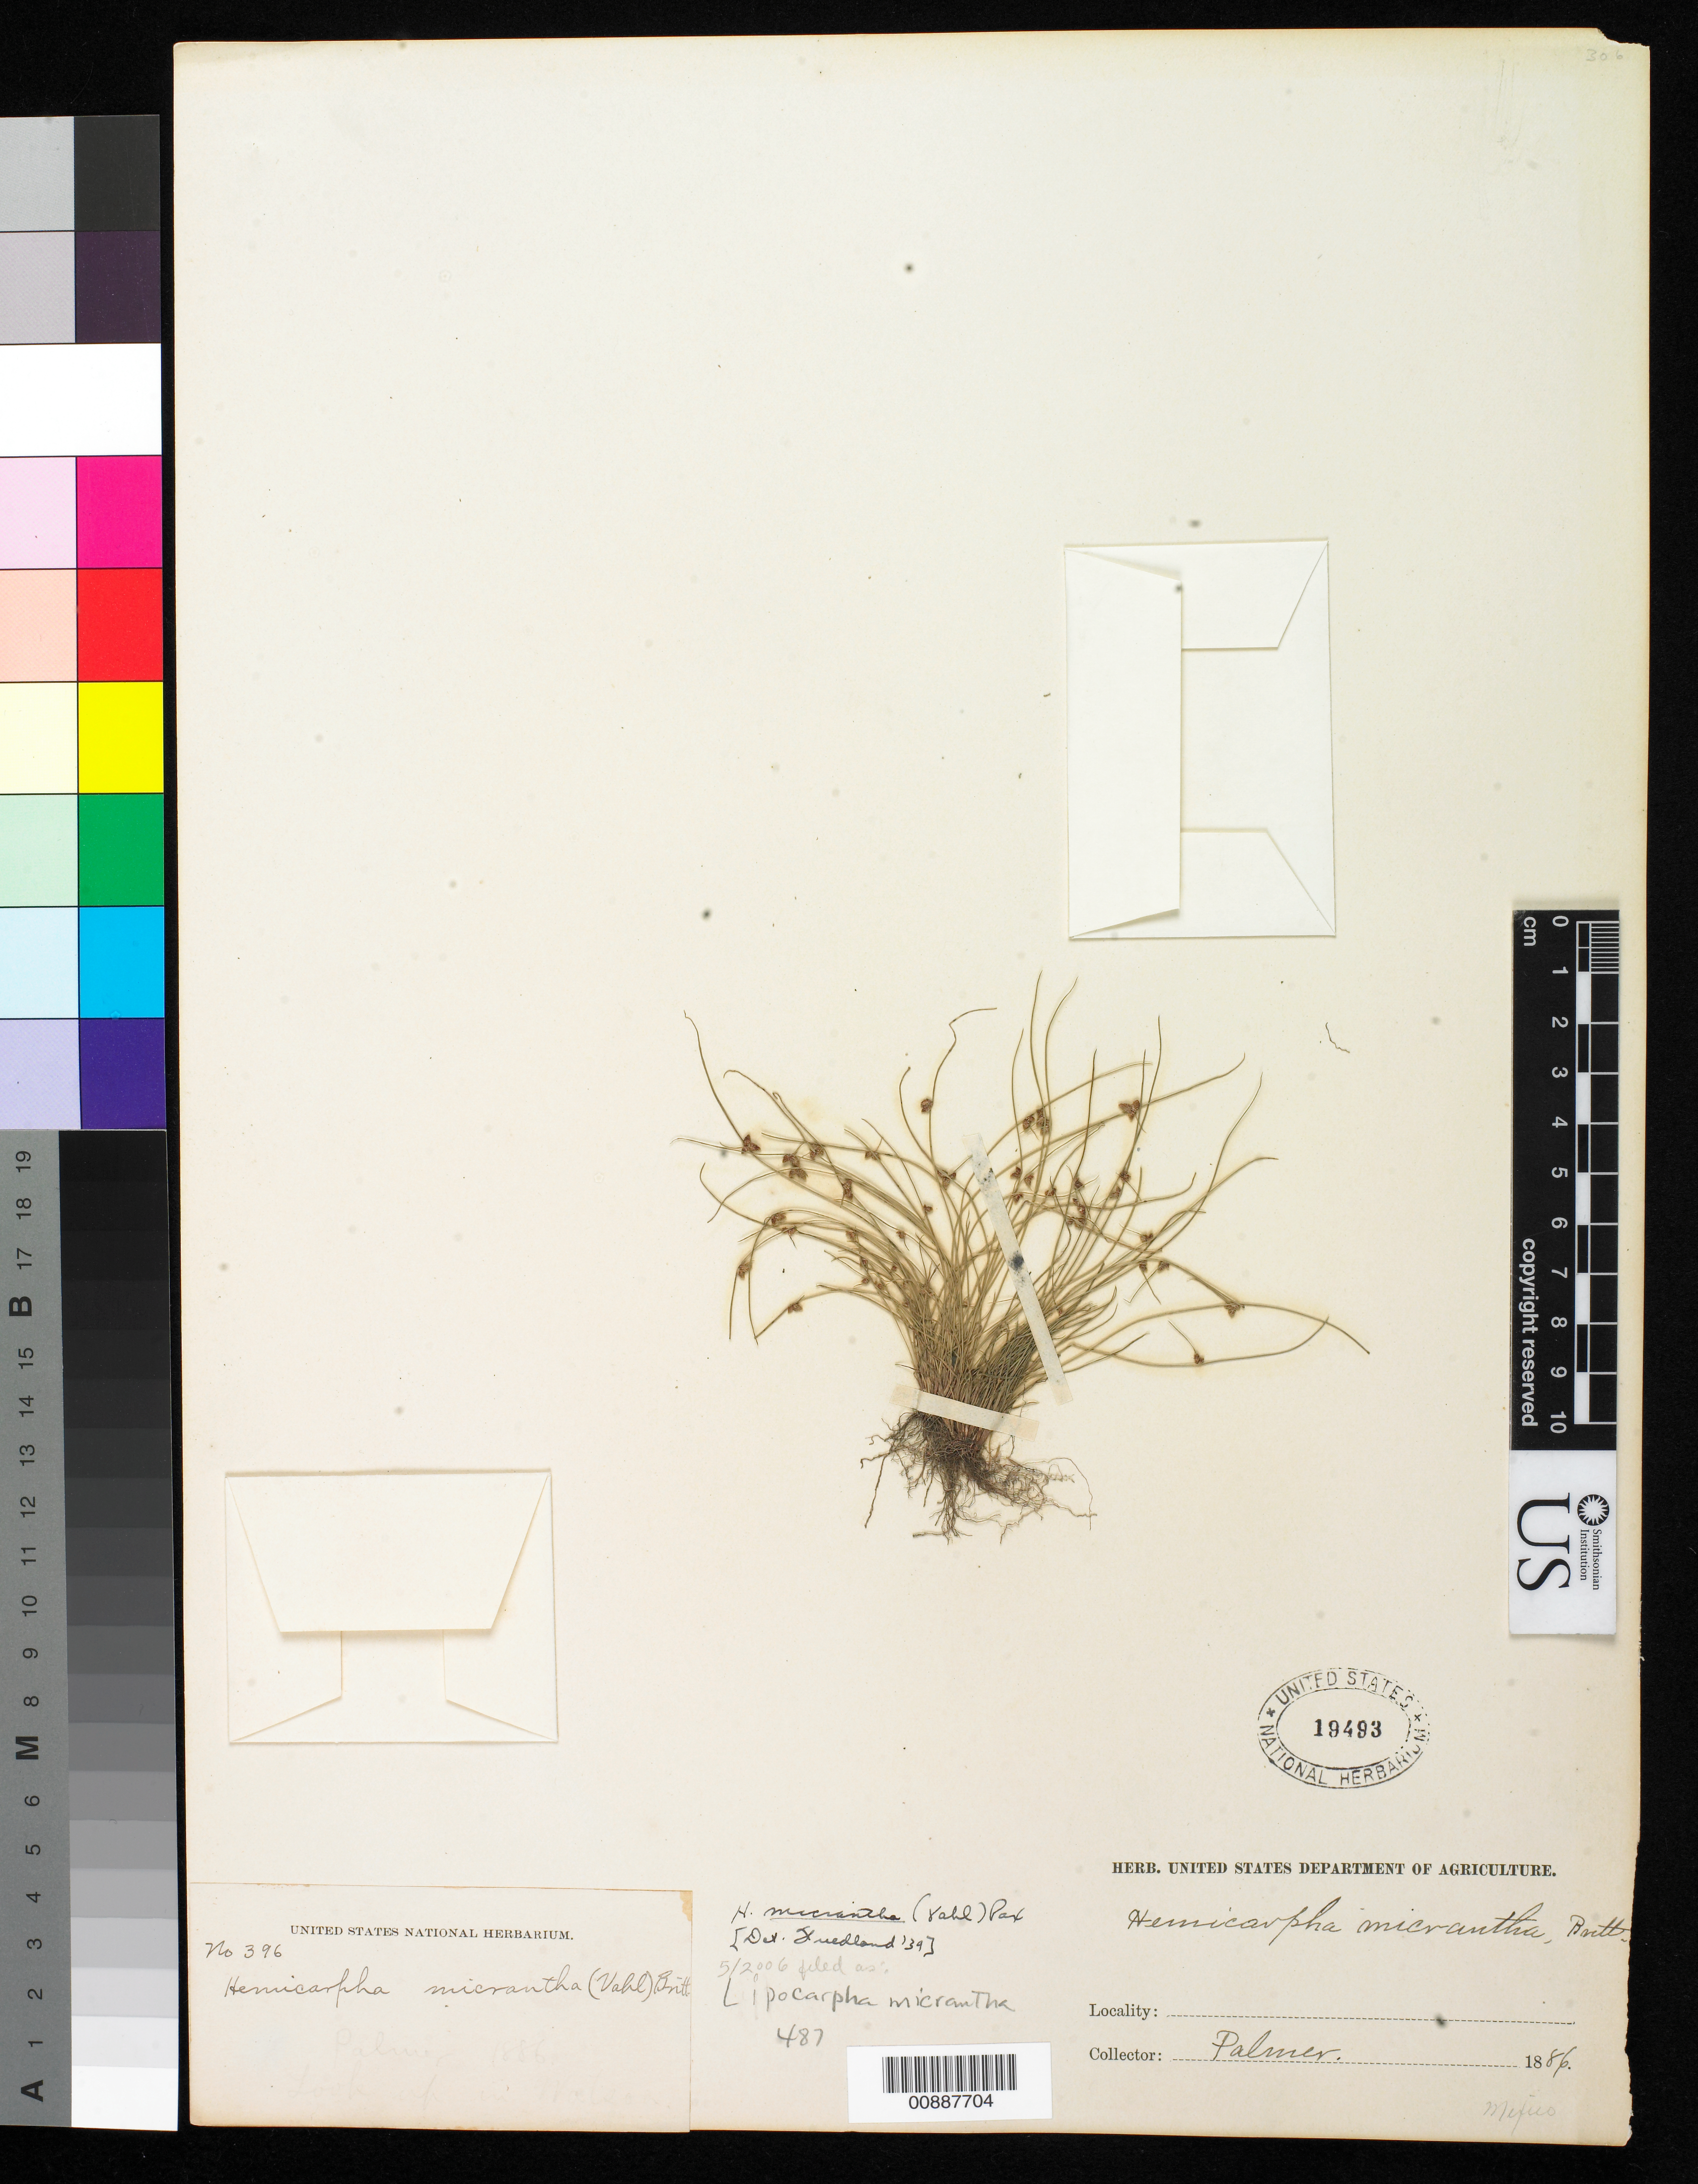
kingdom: Plantae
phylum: Tracheophyta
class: Liliopsida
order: Poales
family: Cyperaceae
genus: Cyperus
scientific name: Cyperus subsquarrosus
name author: (Muhl.) Bauters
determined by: Strong, M. T., (US), Smithsonian Institution - National Museum of Natural History (UNITED STATES)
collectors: E. Palmer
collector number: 396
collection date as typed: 1886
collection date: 1886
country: Mexico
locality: Mexico.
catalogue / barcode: US 19493